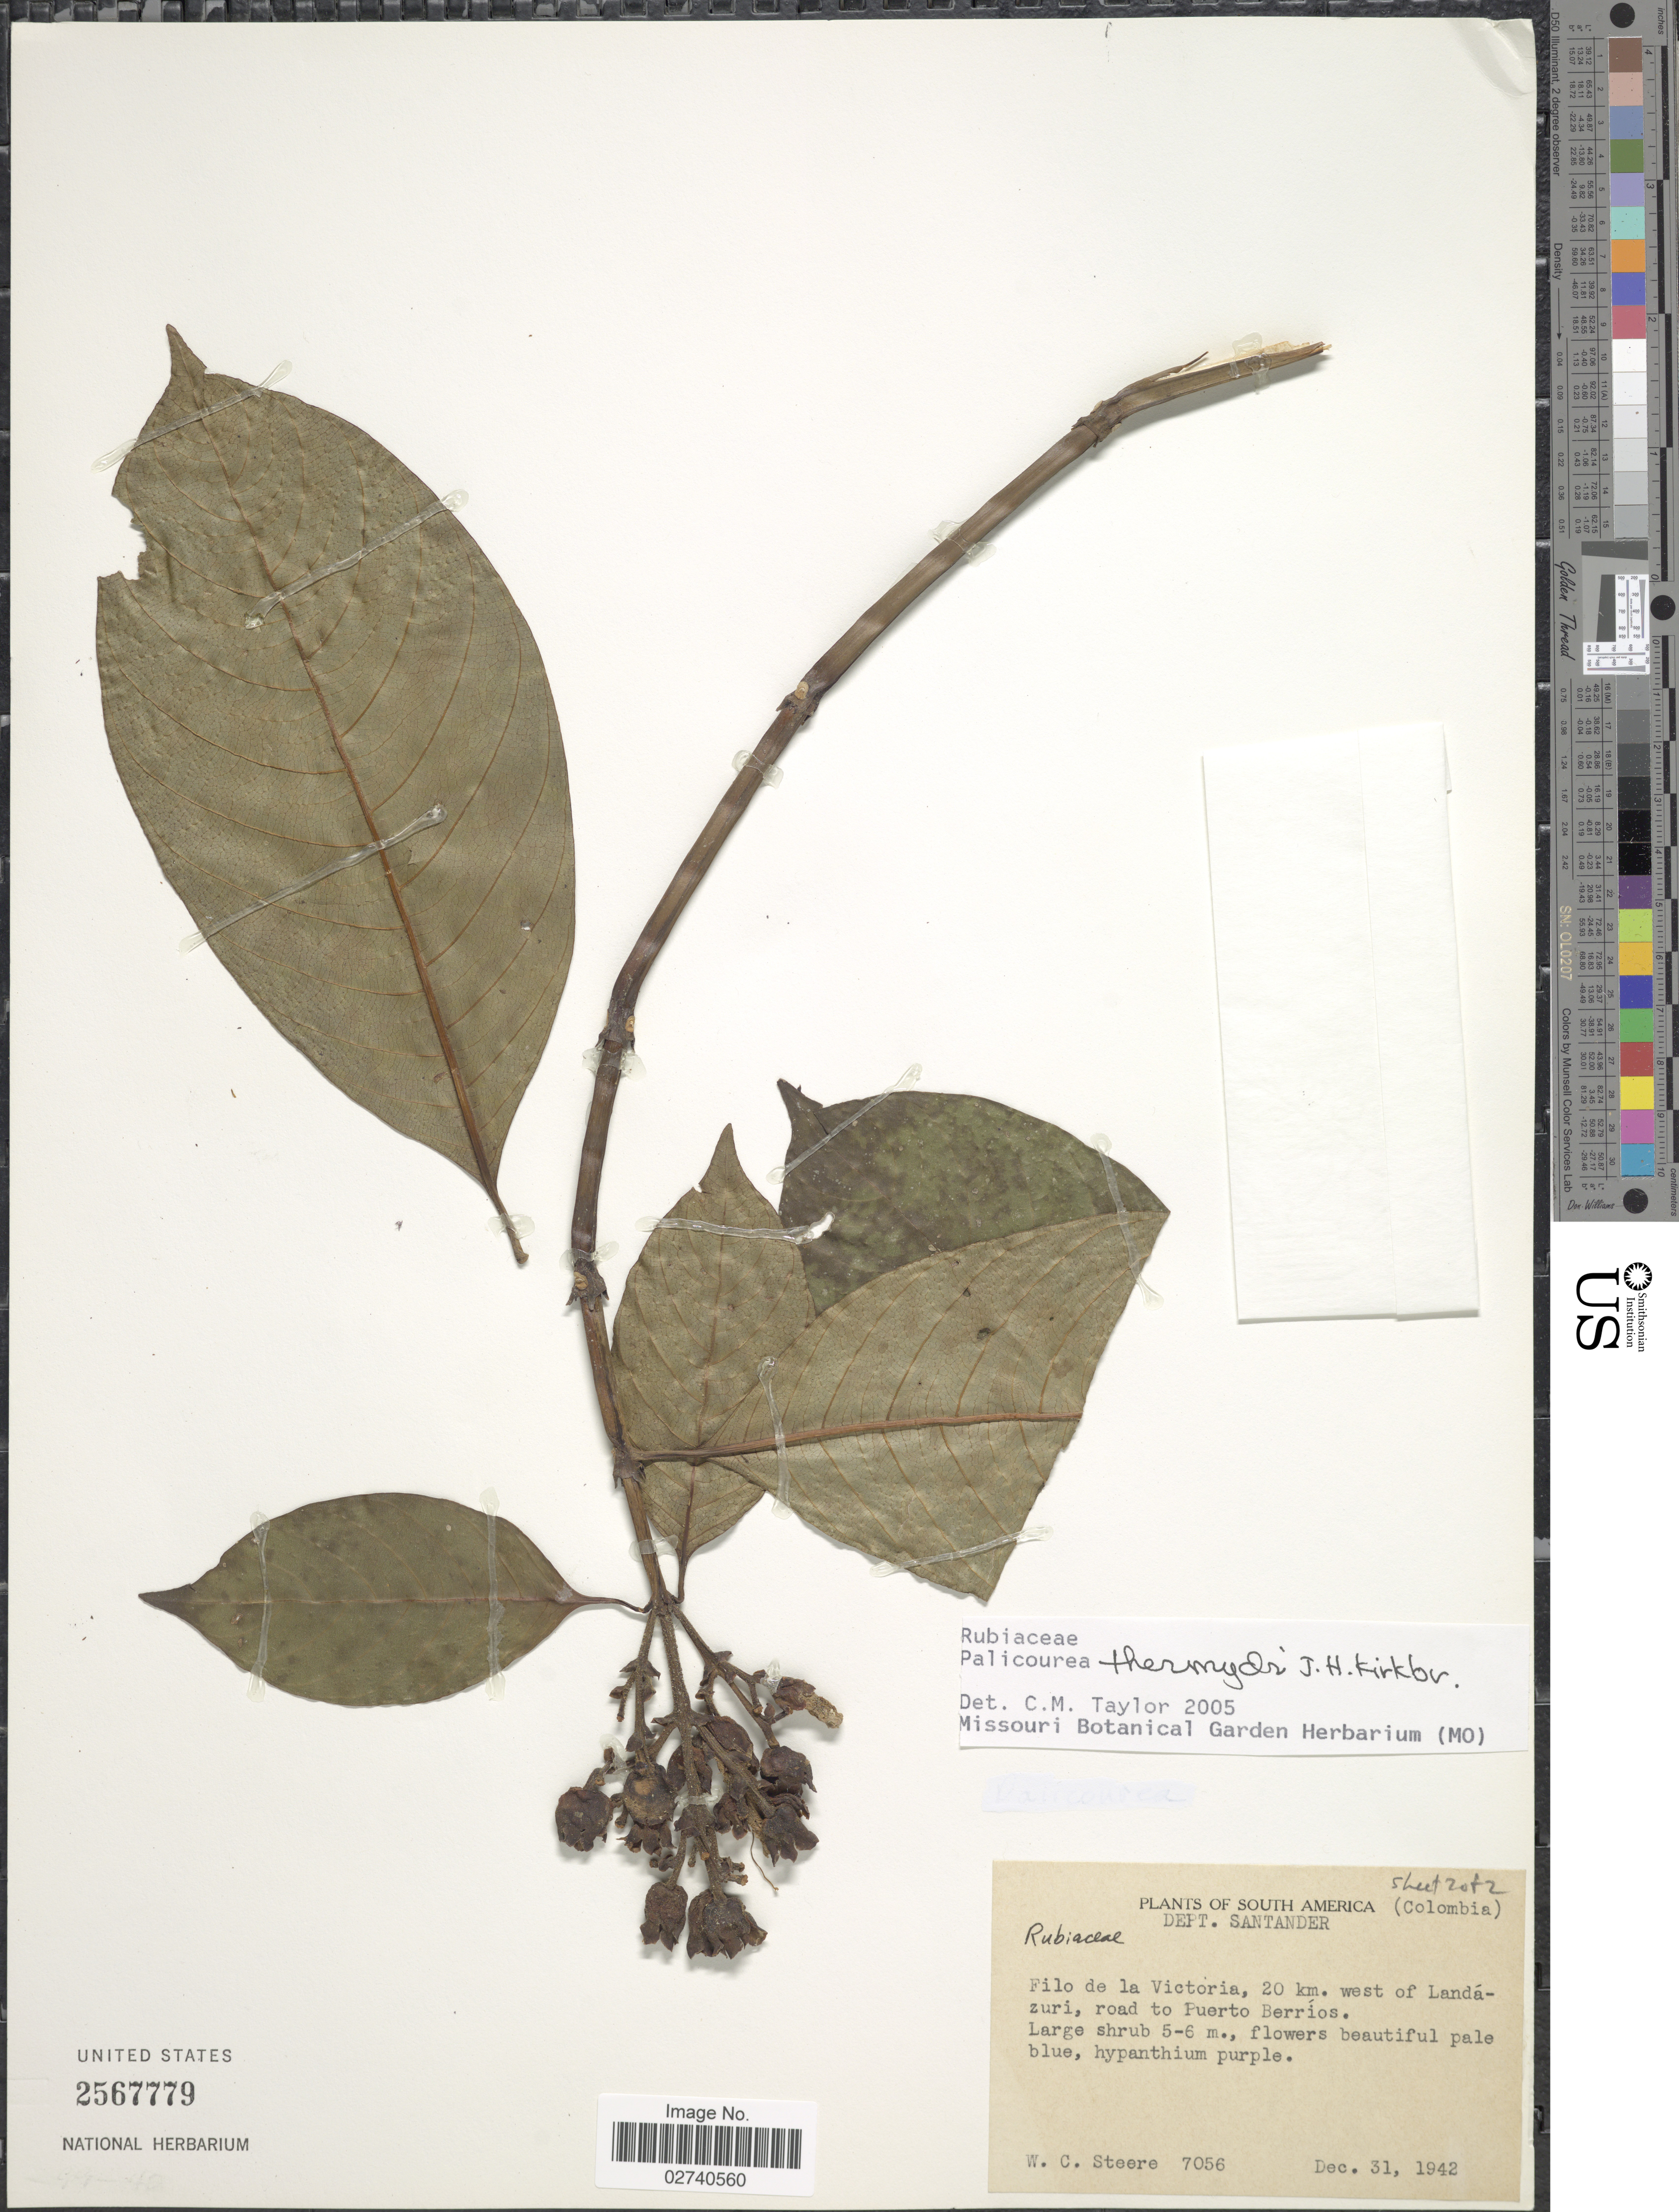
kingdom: Plantae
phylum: Tracheophyta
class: Magnoliopsida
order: Gentianales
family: Rubiaceae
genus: Palicourea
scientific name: Palicourea thermydri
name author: J.H. Kirkbr.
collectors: W. C. Steere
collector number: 7056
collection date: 1942-12-31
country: Colombia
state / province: Santander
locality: Filo de la Victoria, 20 km. west of Landazuri, road to Puerto Berrios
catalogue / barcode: US 2567779